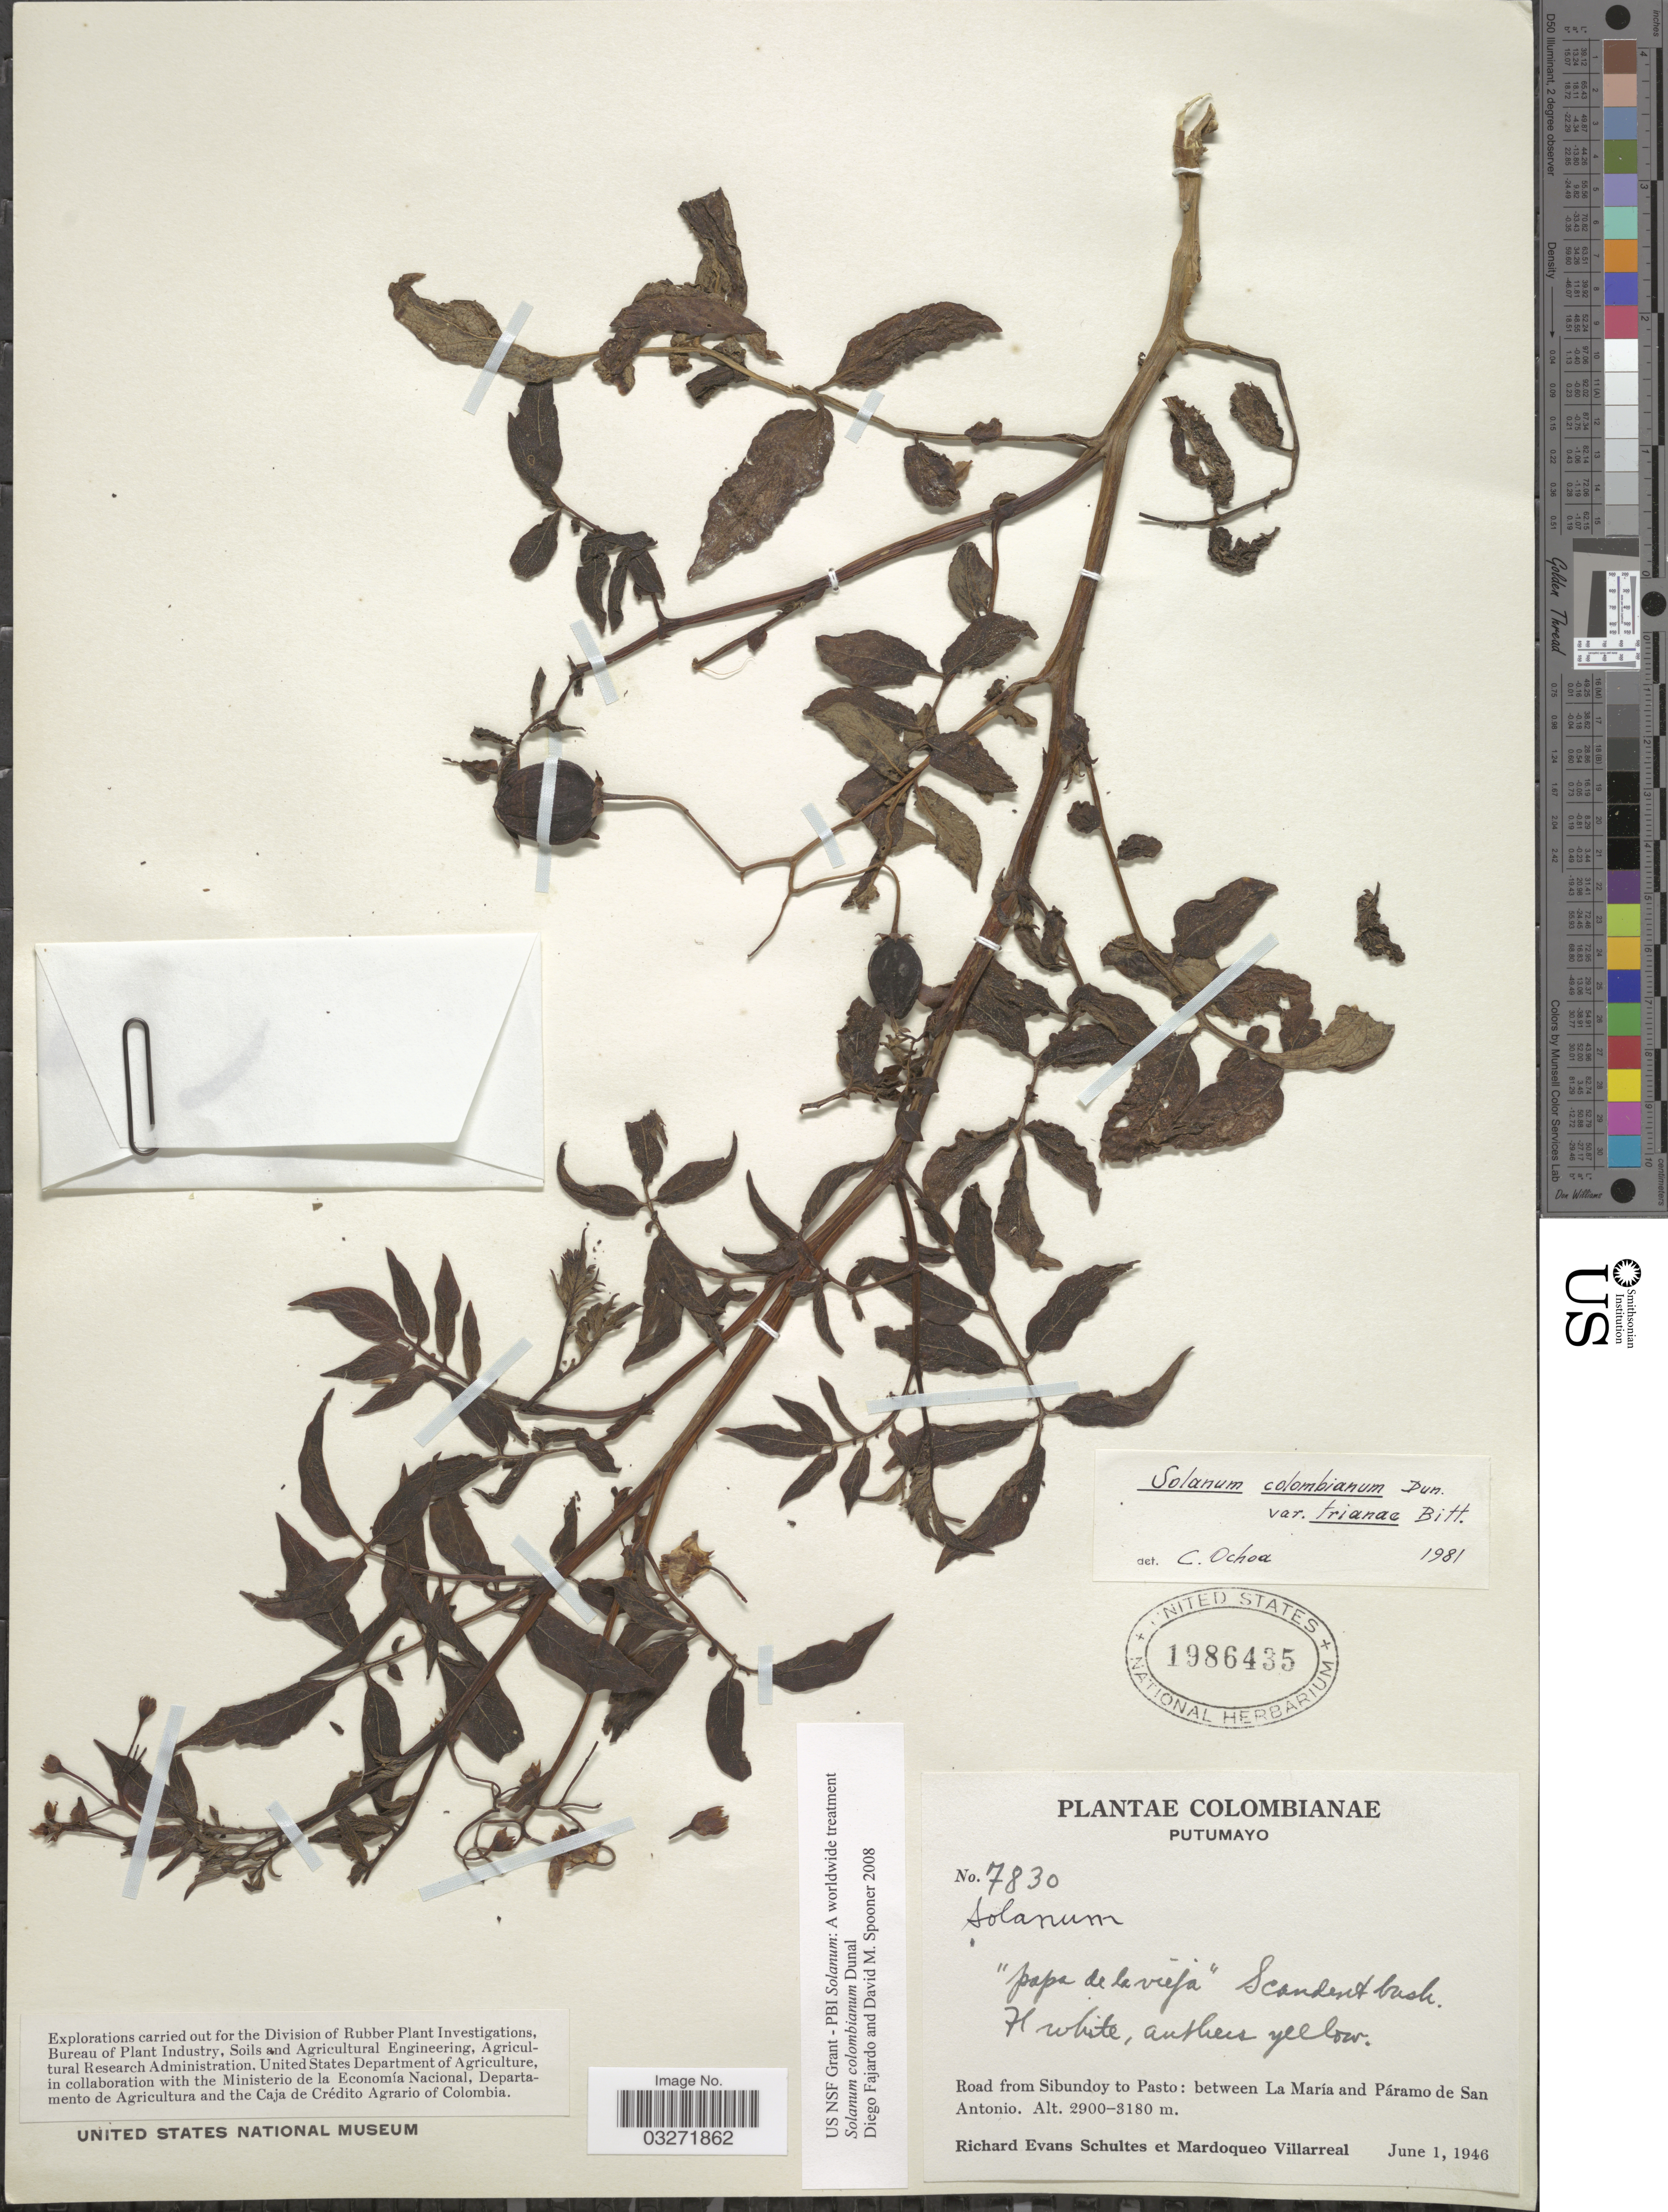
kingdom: Plantae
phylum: Tracheophyta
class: Magnoliopsida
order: Solanales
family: Solanaceae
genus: Solanum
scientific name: Solanum colombianum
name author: Dunal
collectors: R. E. Schultes & M. Villarreal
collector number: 7830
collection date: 1946-06-01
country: Colombia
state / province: Putumayo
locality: Road from Sibundoy to Pasto: between La María and Páramo de San Antonio.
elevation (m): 2900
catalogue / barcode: US 1986435